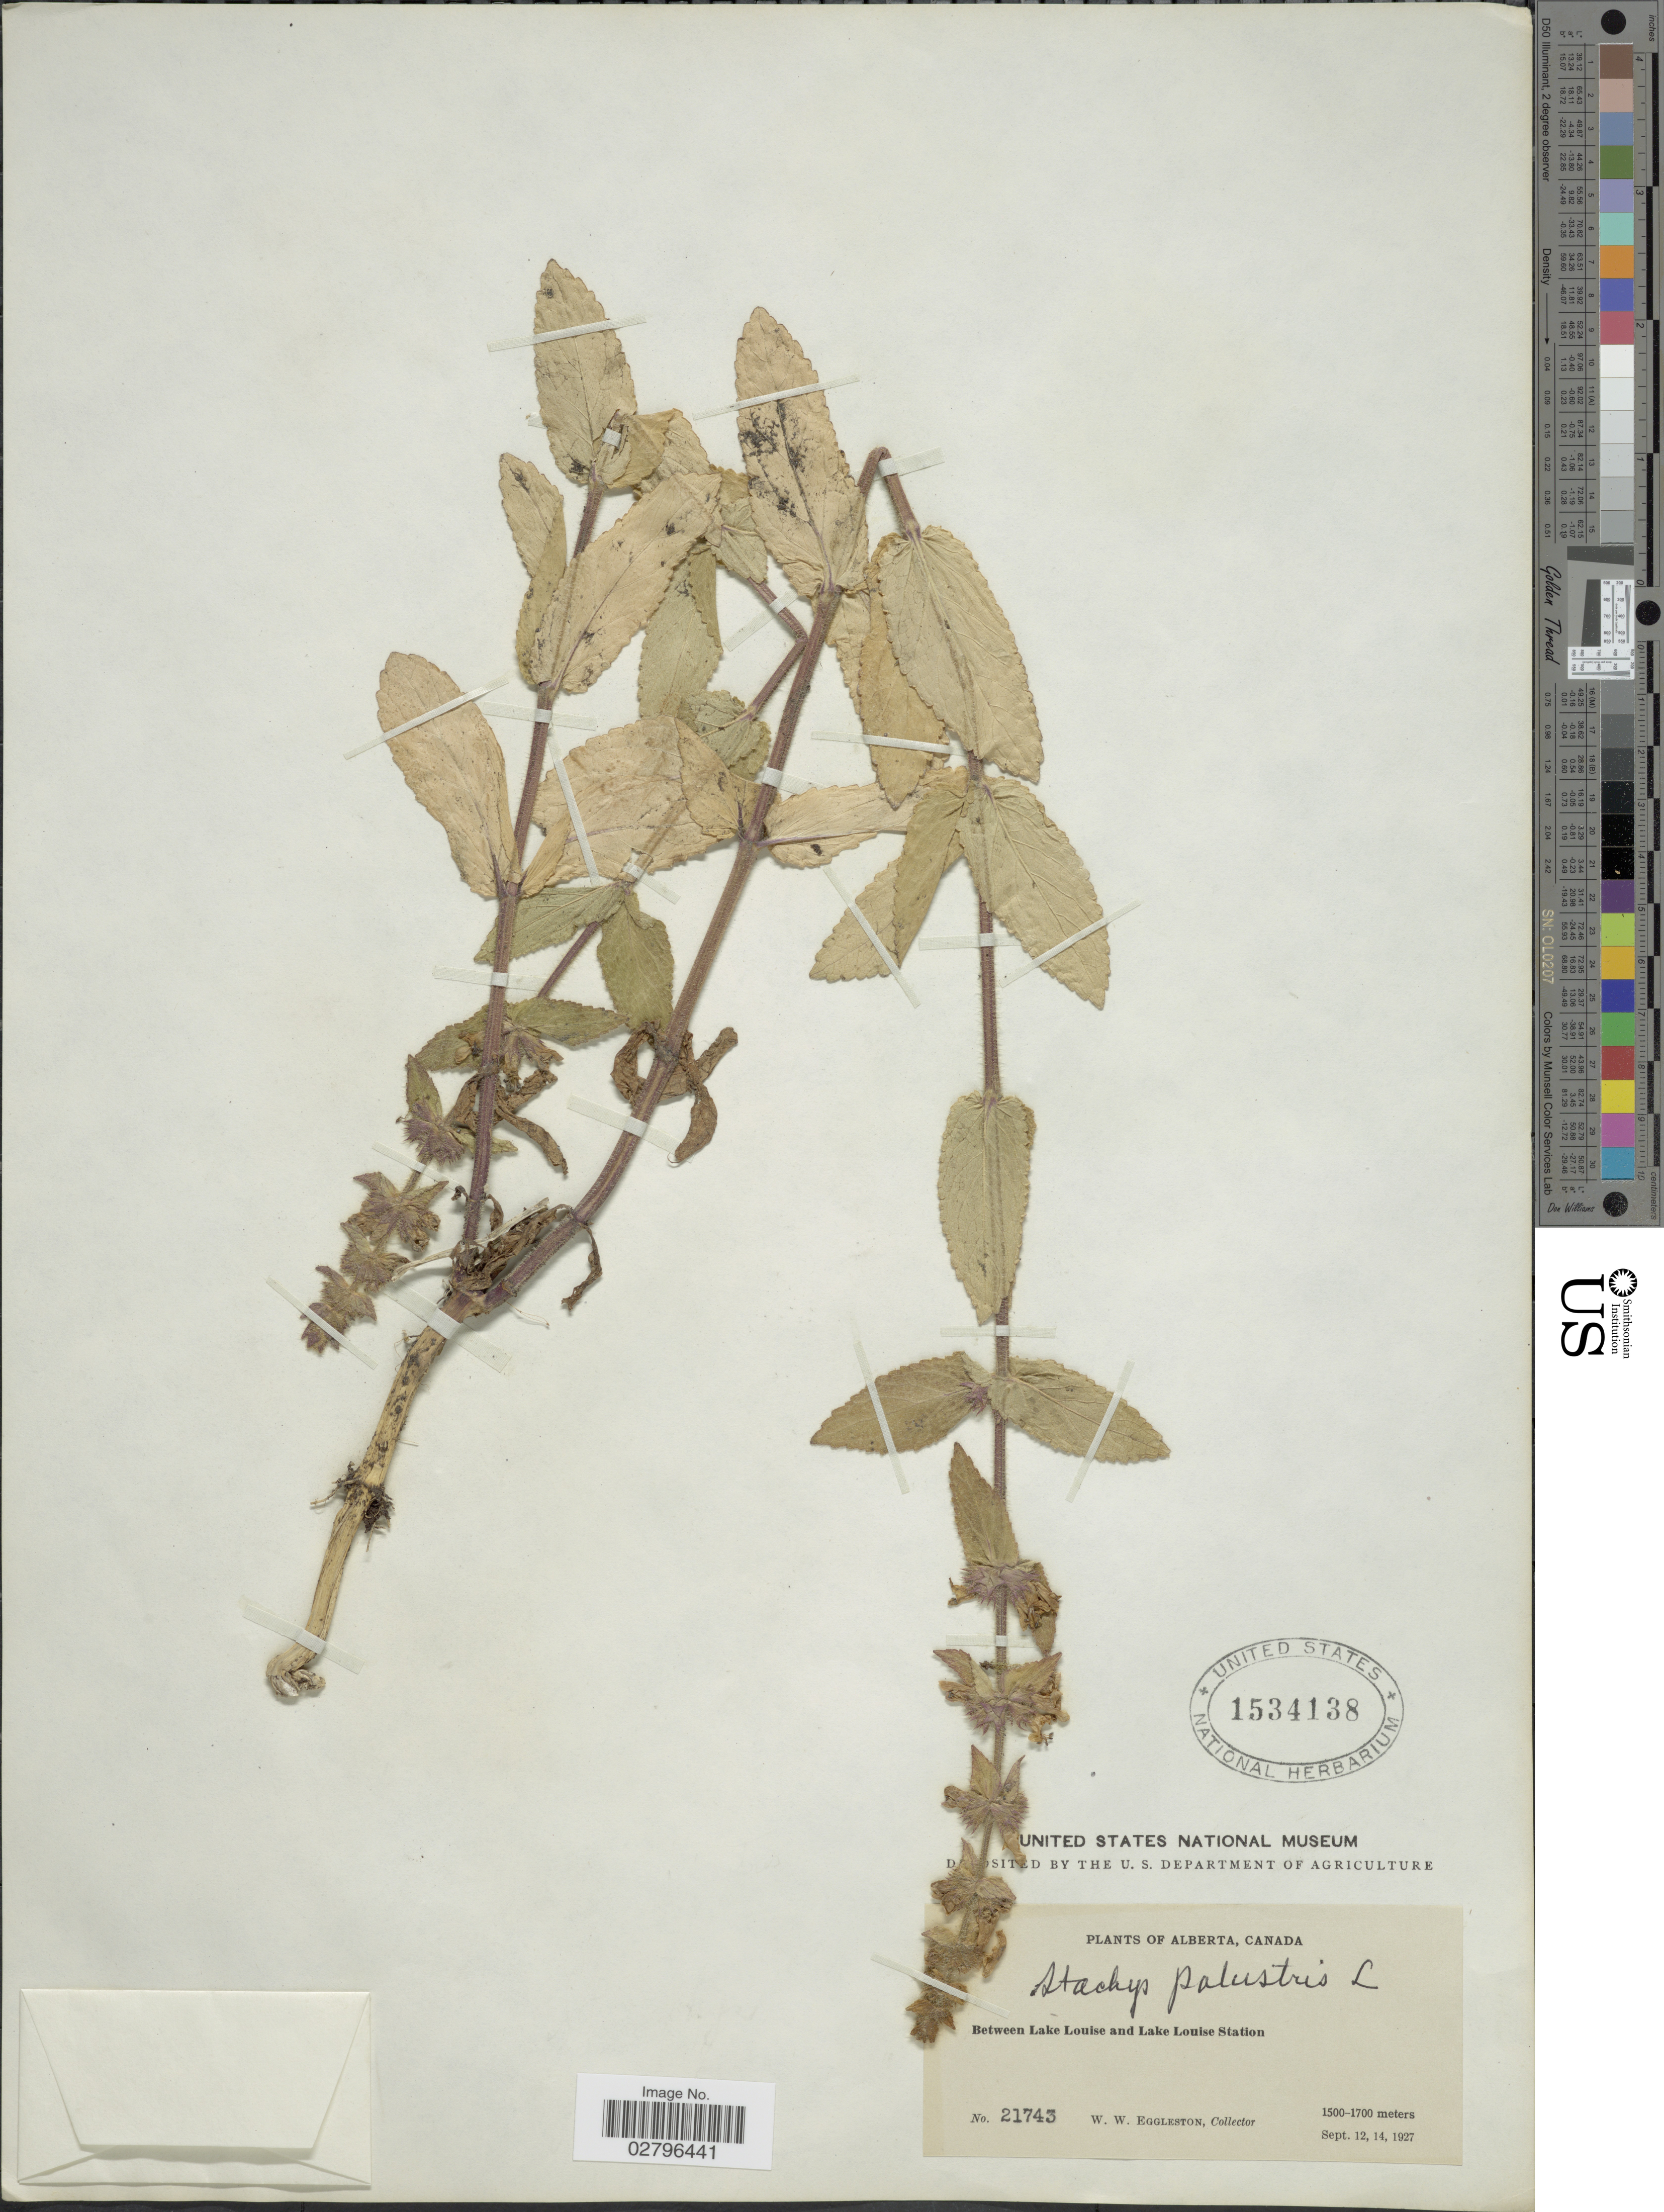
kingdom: Plantae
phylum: Tracheophyta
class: Magnoliopsida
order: Lamiales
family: Lamiaceae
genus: Stachys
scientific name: Stachys palustris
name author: L.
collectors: W. W. Eggleston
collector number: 21743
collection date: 1927-09-12/1927-09-14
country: Canada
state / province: Alberta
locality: Between Lake Louise and Lake Louise Station.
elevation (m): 1500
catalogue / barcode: US 1534138